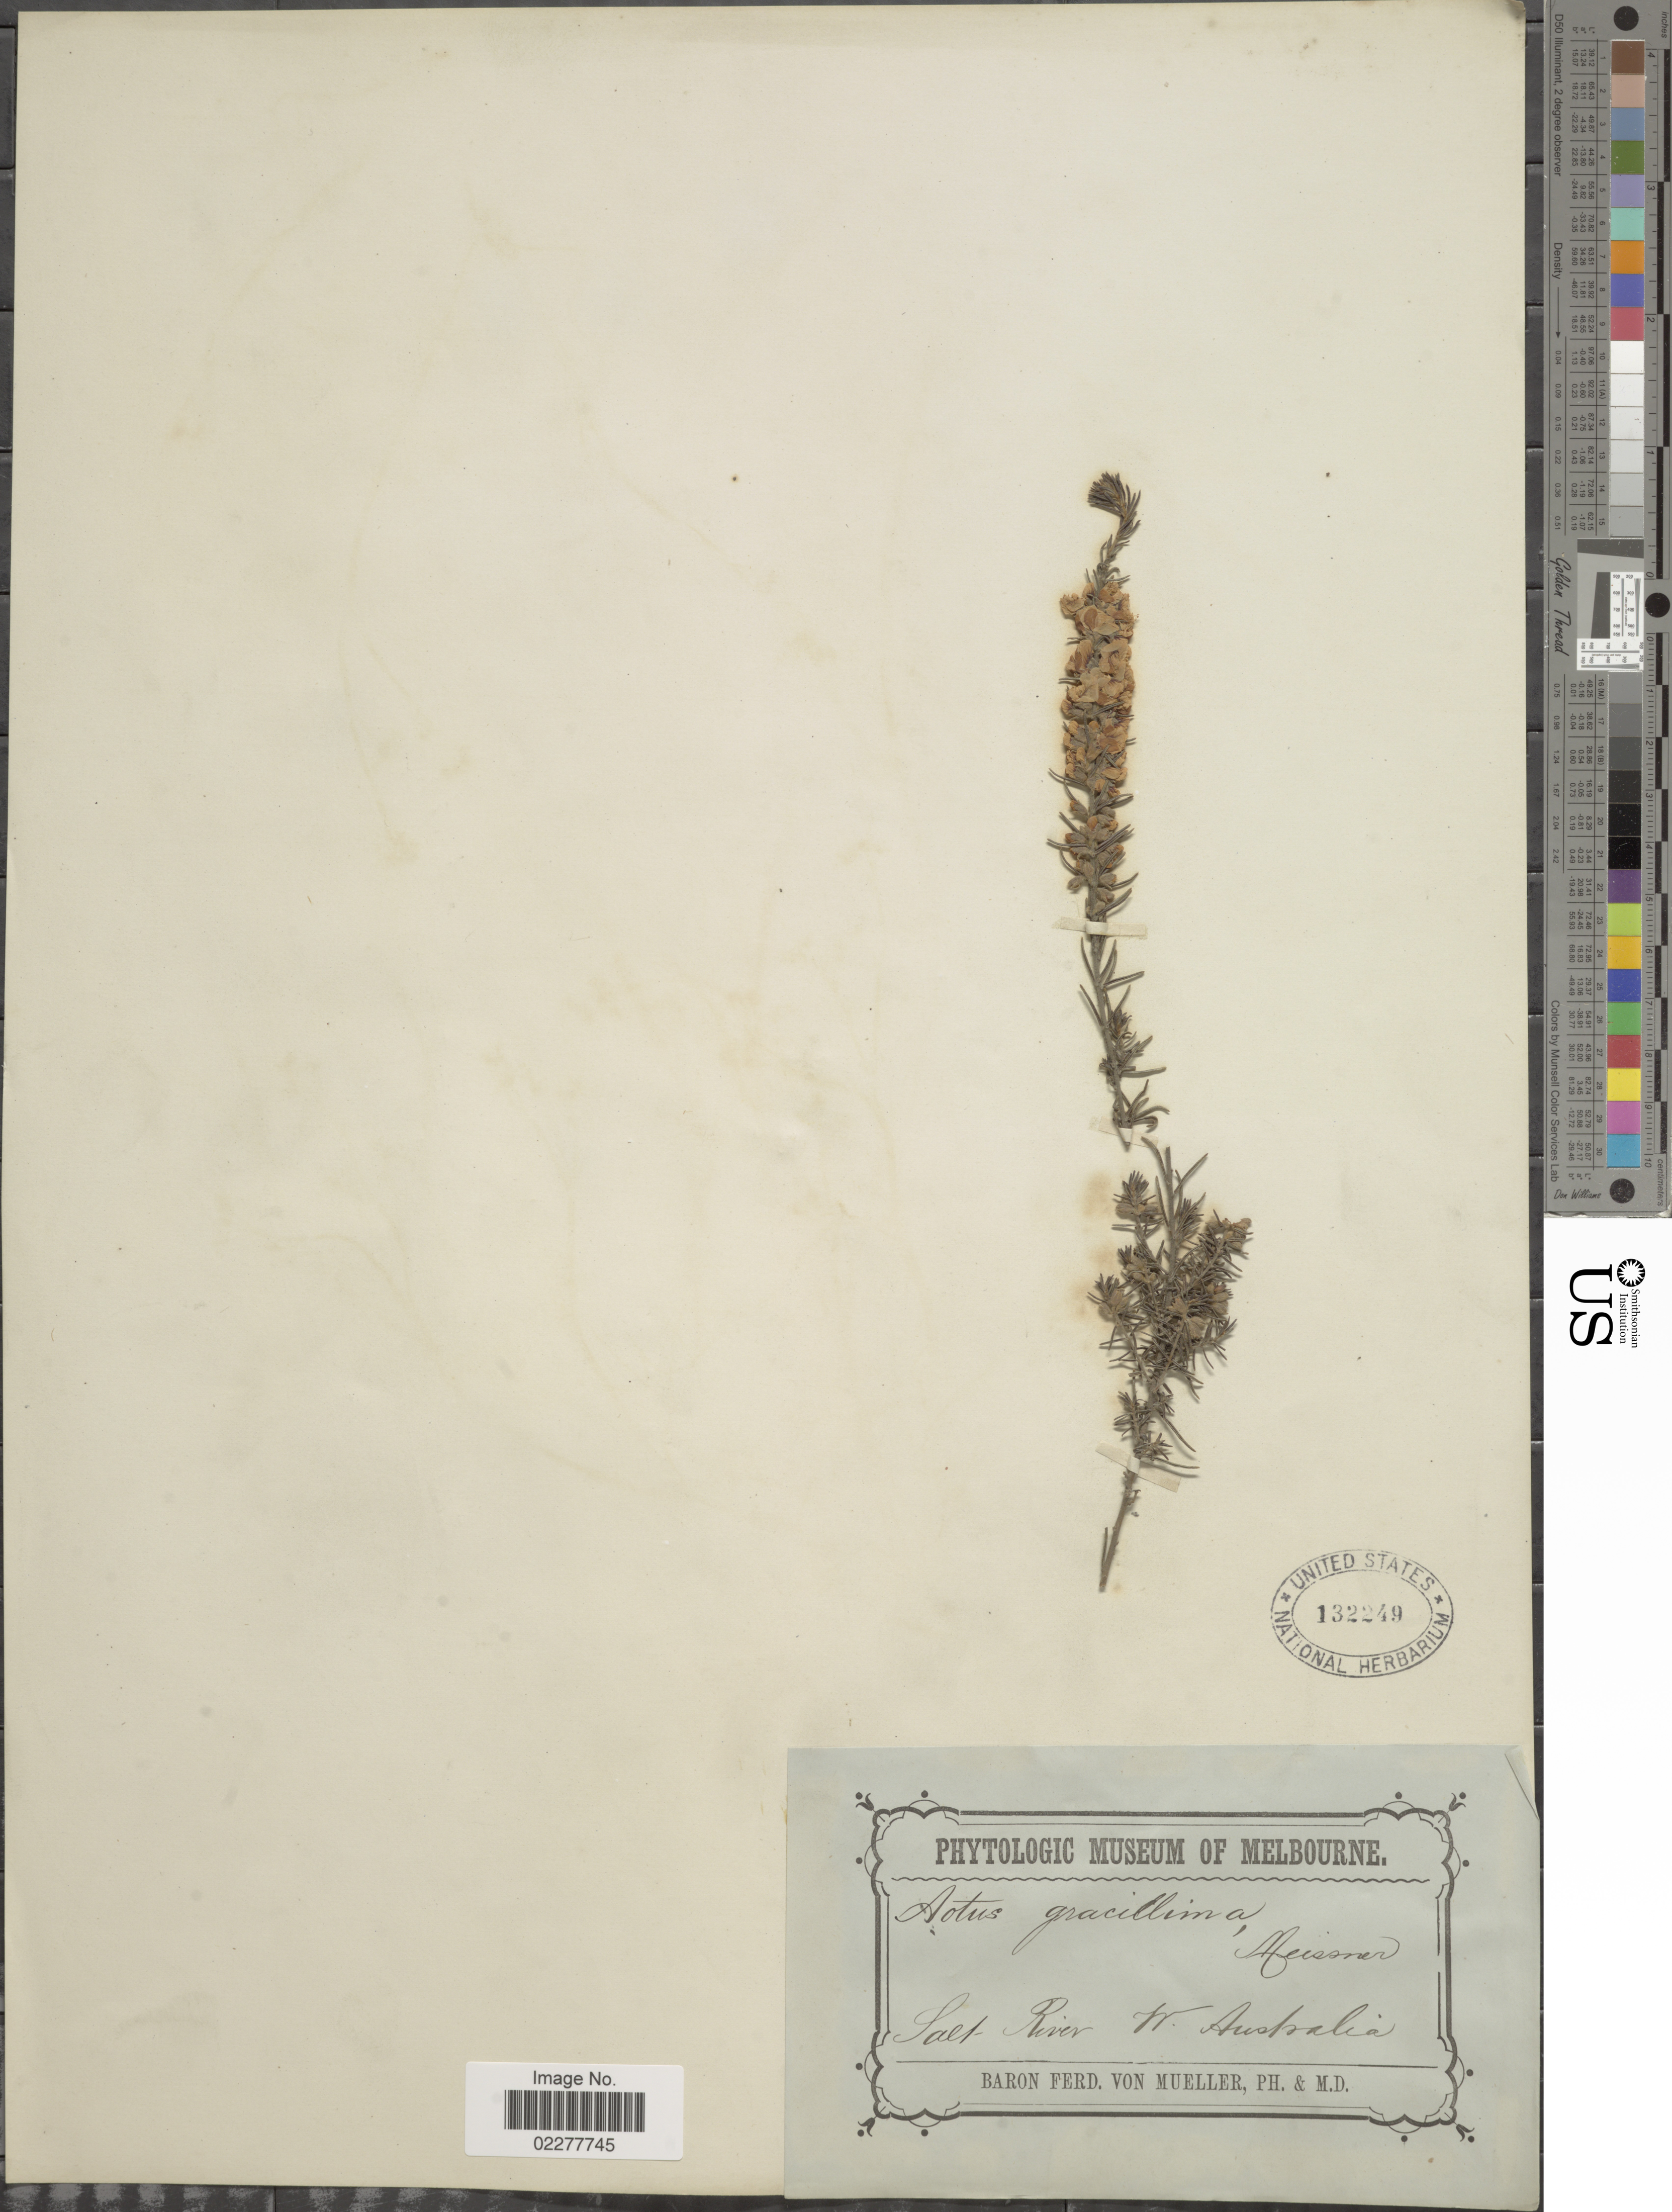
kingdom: Plantae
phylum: Tracheophyta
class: Magnoliopsida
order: Fabales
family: Fabaceae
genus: Aotus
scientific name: Aotus gracillima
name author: Meissner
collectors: F. von Mueller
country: Australia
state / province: Western Australia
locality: Salt River. W. Australia.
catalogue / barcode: US 132249